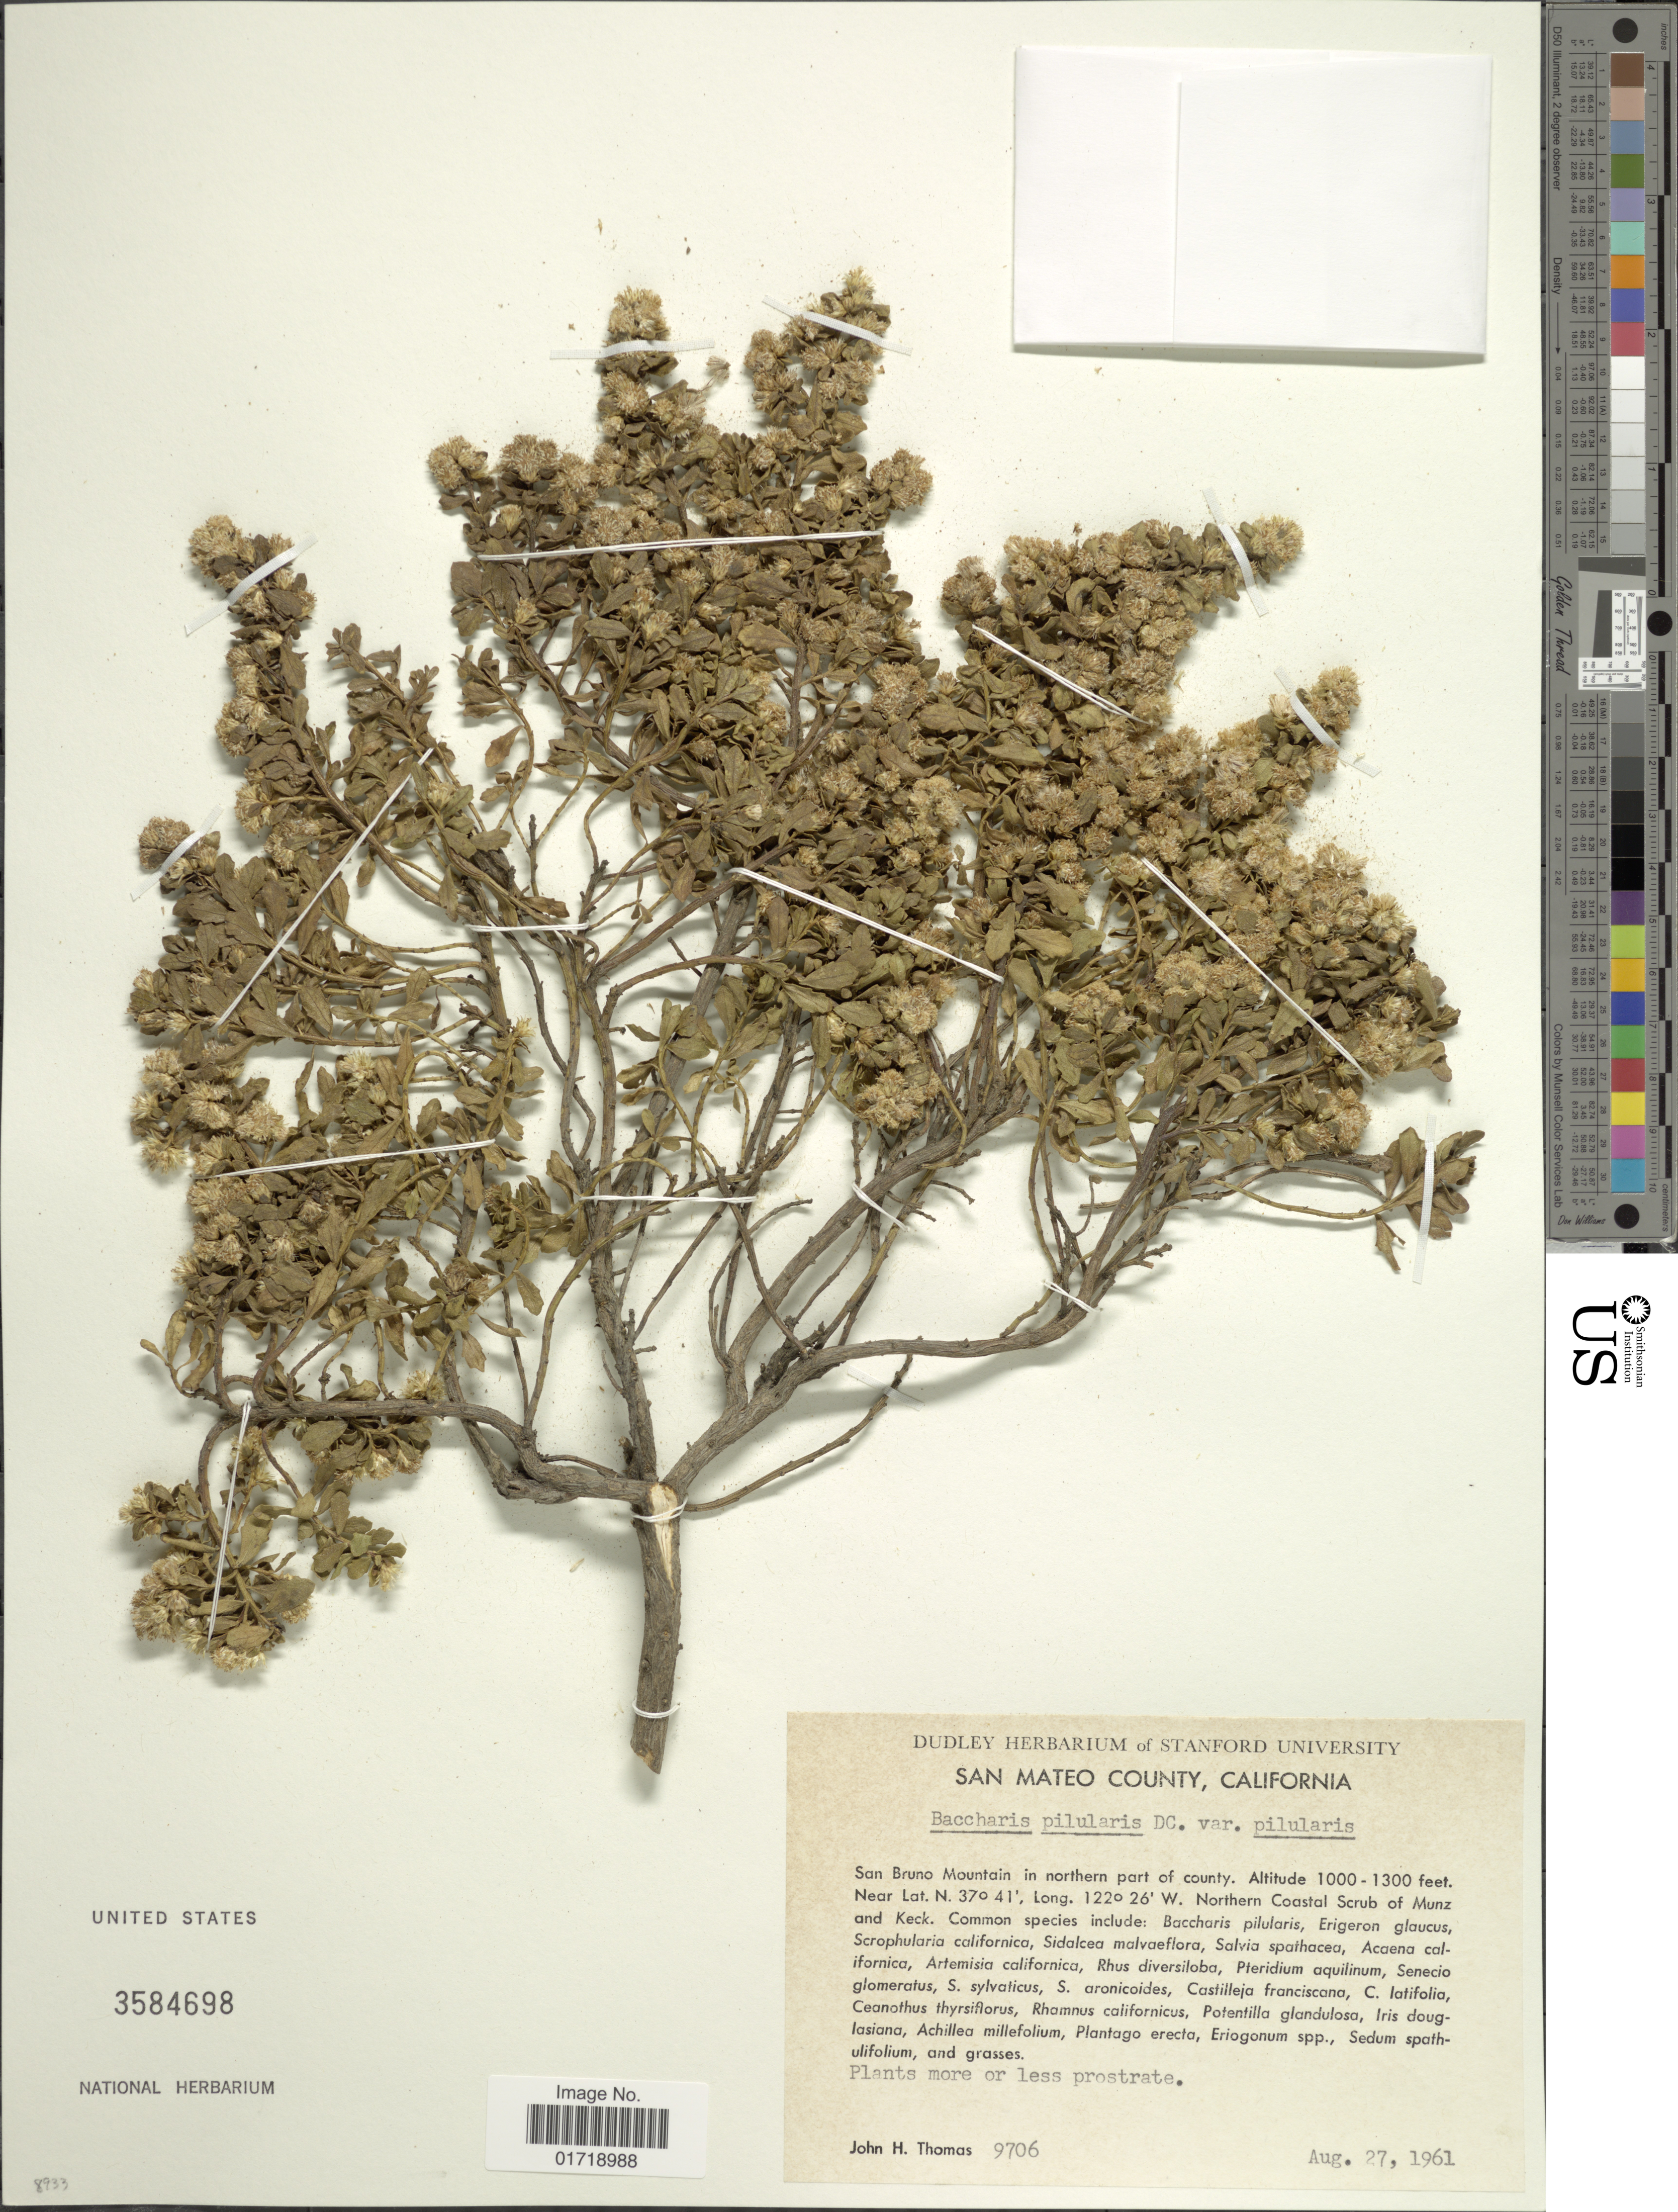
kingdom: Plantae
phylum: Tracheophyta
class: Magnoliopsida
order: Asterales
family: Asteraceae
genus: Baccharis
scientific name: Baccharis pilularis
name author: DC.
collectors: J. H. Thomas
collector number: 9706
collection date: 1961-08-27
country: United States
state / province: California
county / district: San Mateo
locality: San Mateo County, San Bruno Mountain in northern part of county, Northern Coastal Scrub of Munz and Keck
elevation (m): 305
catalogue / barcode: US 3584698